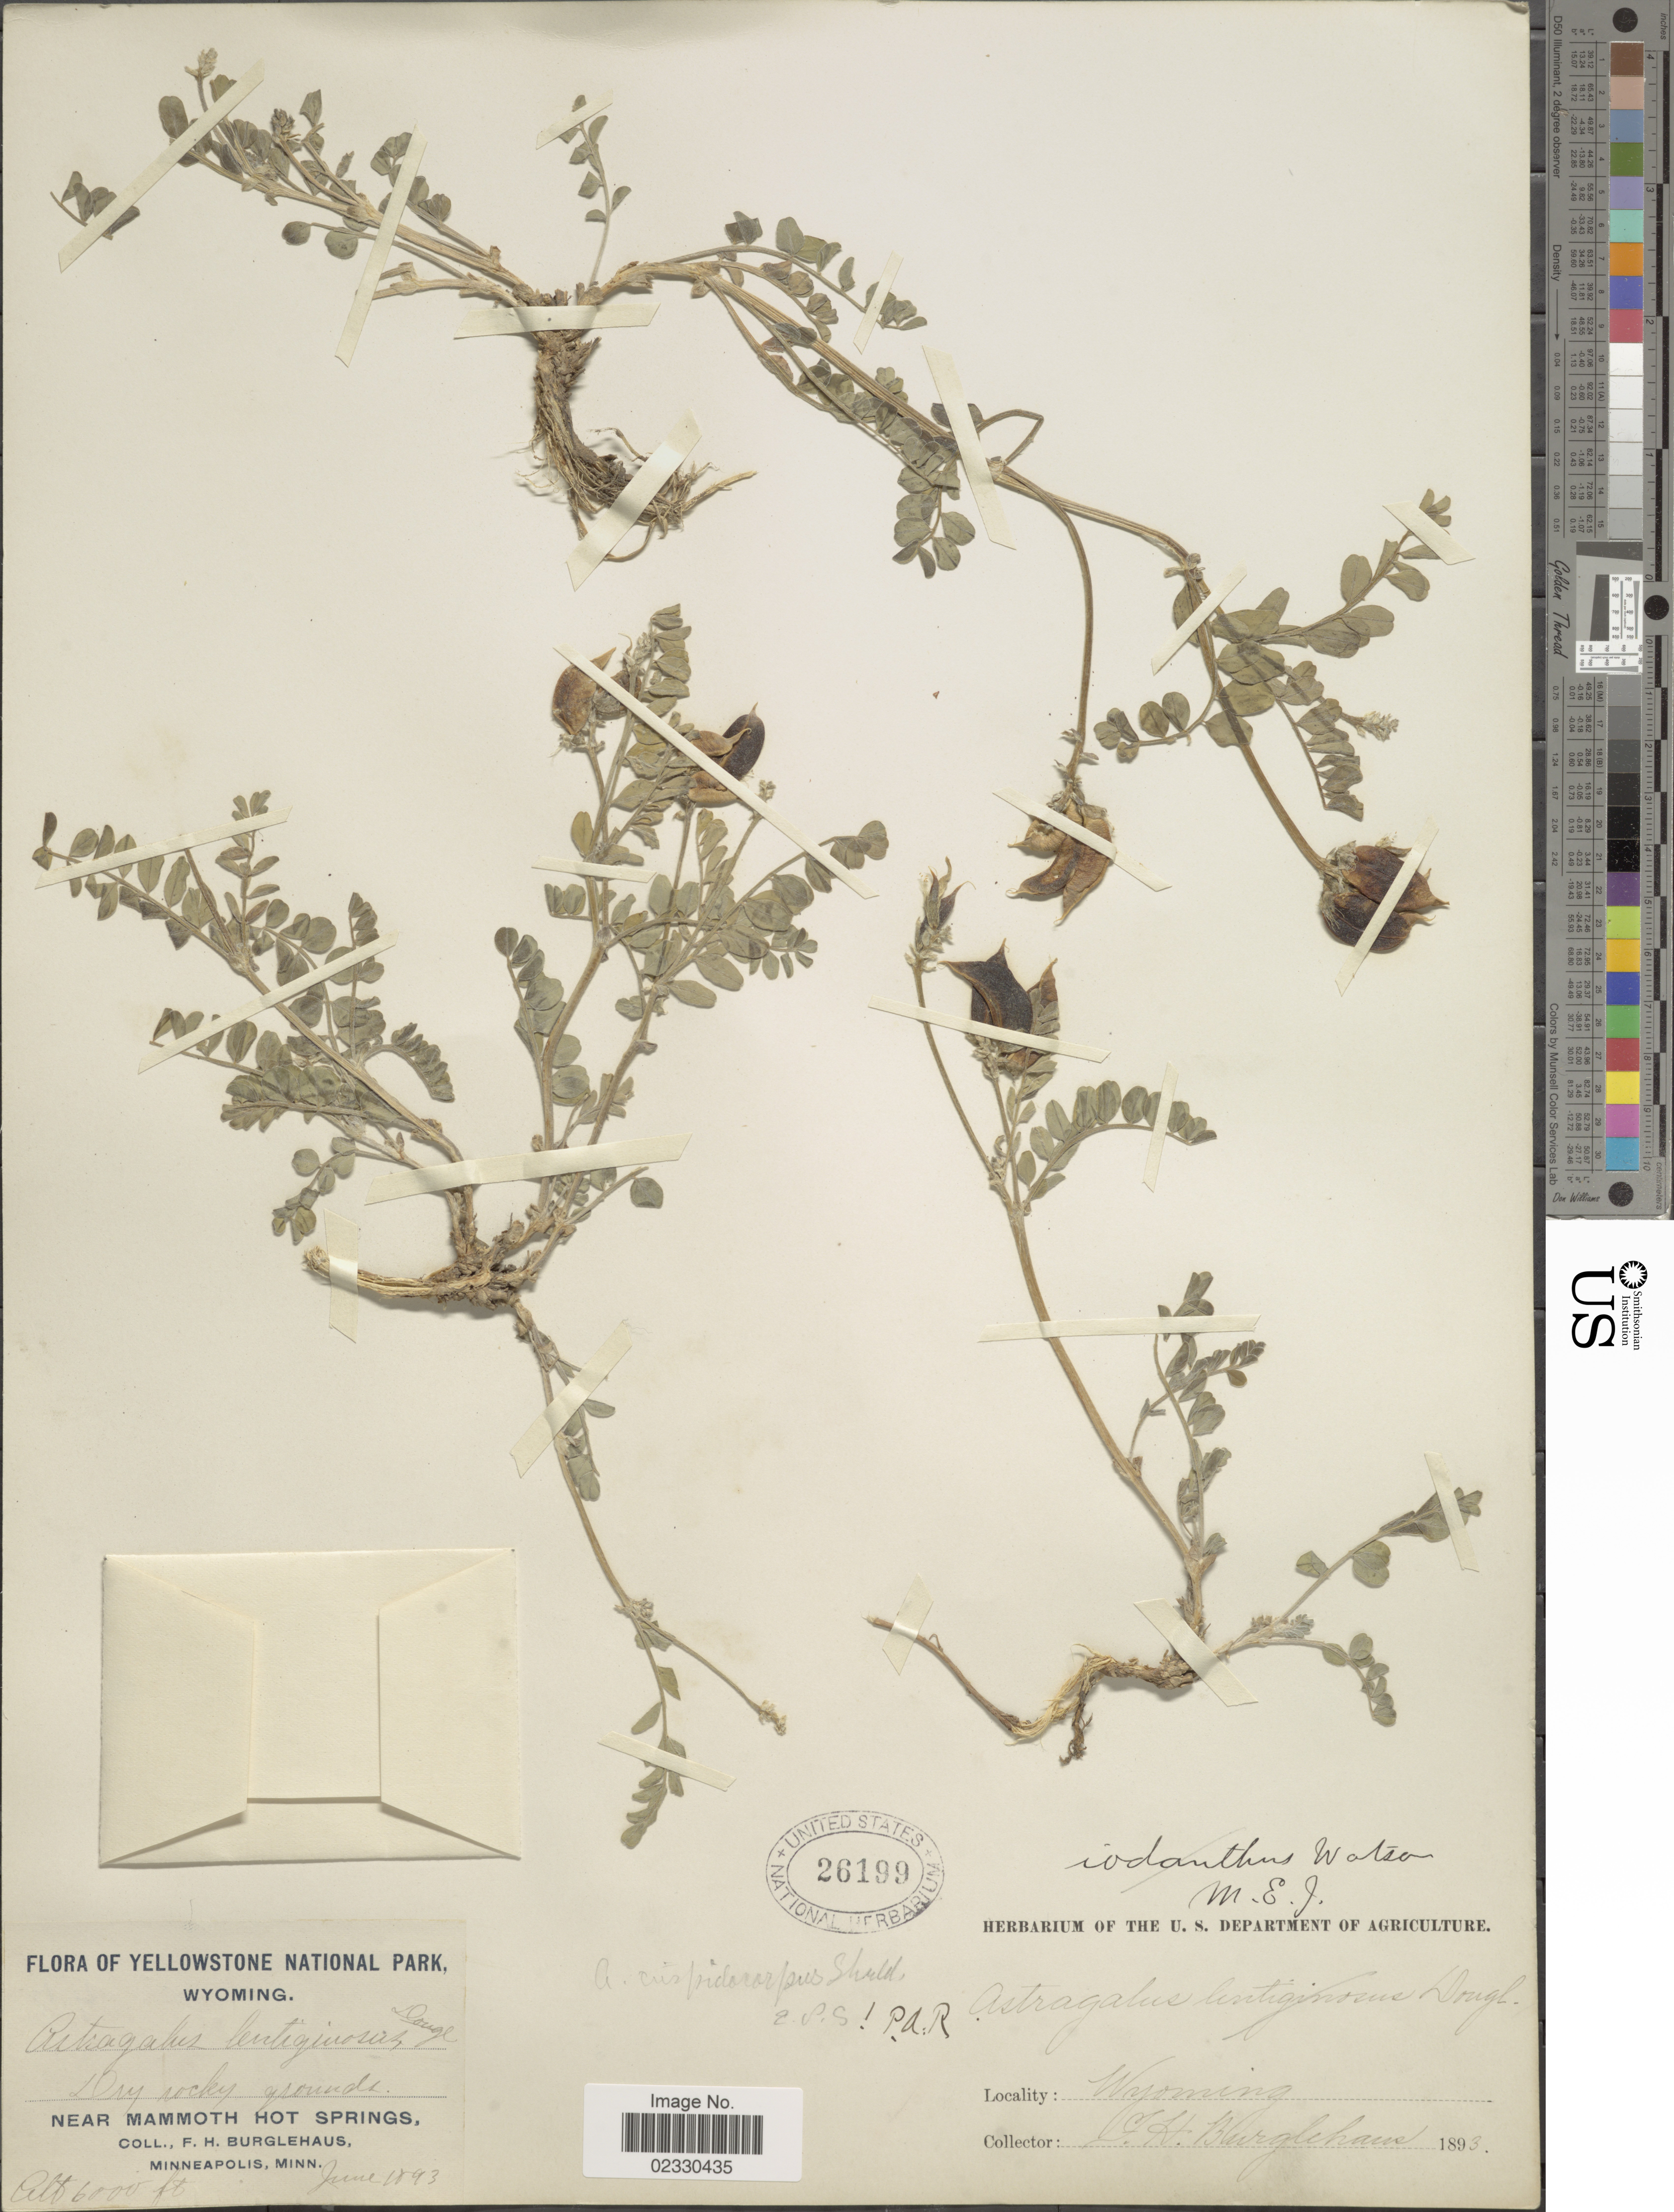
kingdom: Plantae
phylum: Tracheophyta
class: Magnoliopsida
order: Fabales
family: Fabaceae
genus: Astragalus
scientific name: Astragalus cuspidocarpus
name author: E. Sheld.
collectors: F. Burglehaus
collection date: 1893-06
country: United States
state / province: Wyoming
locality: Yellowstone Park, dry rocky grounds, near Mammoth Hot Springs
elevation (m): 1829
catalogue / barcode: US 26199